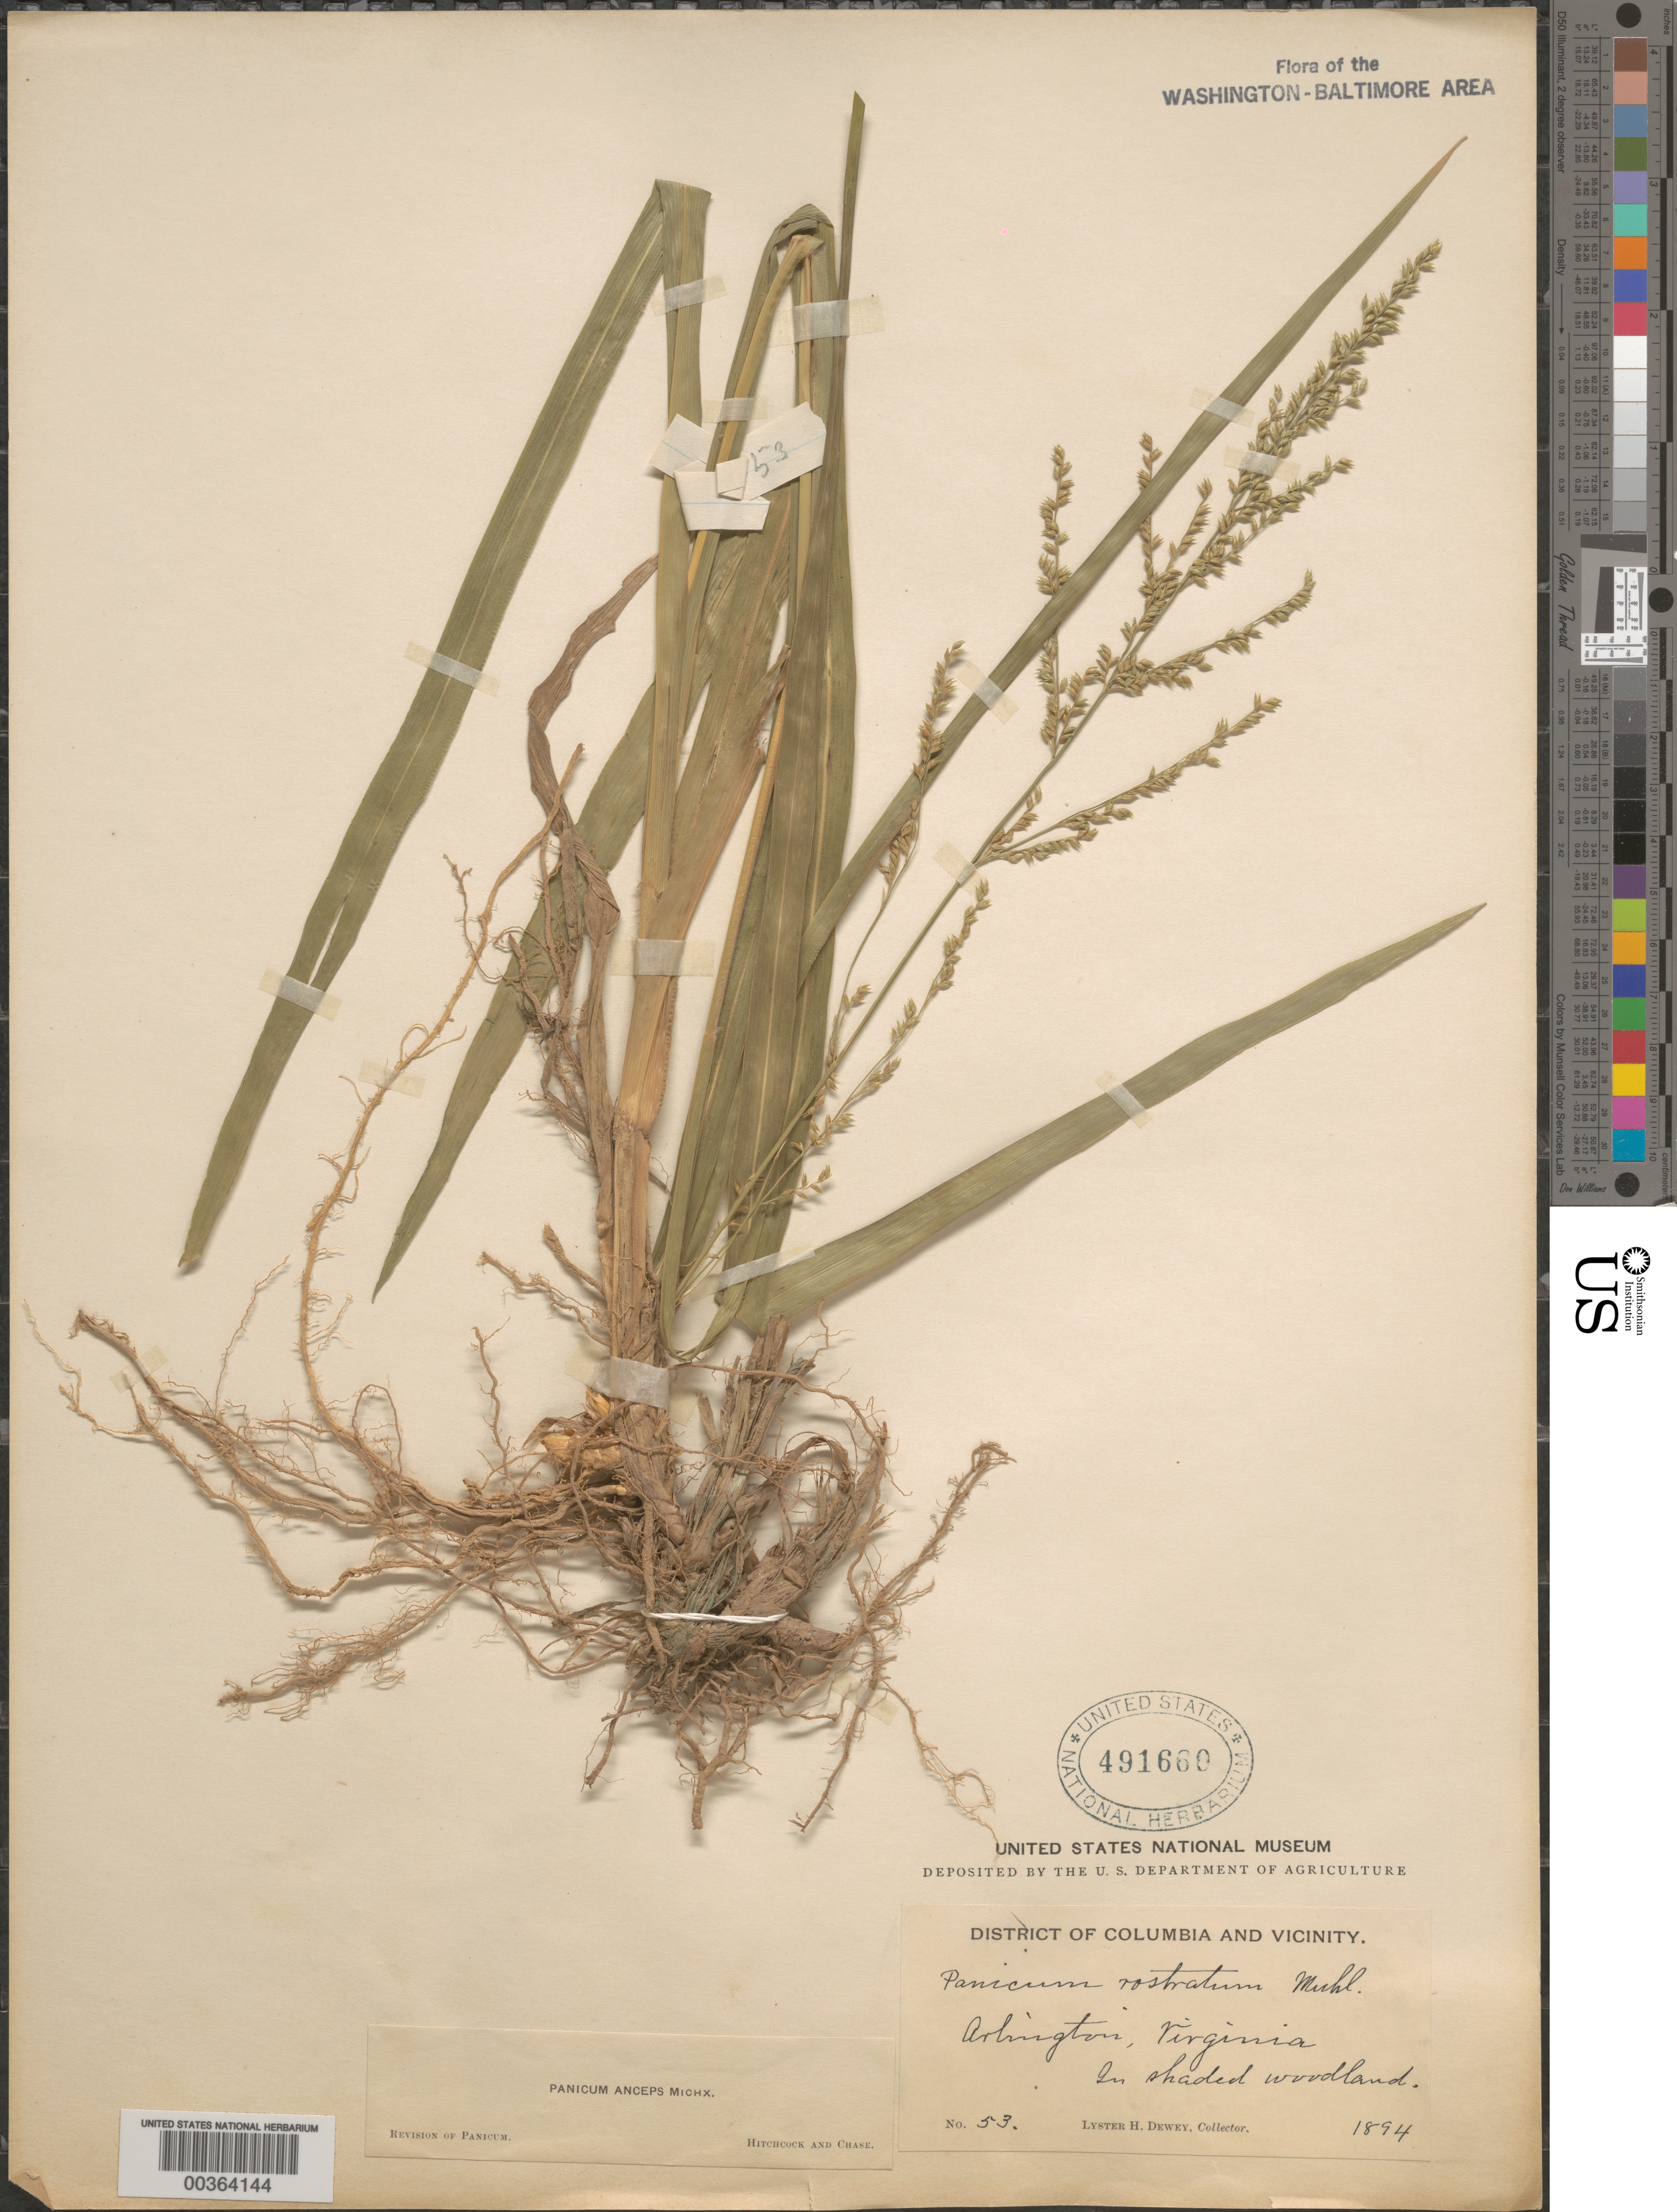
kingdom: Plantae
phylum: Tracheophyta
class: Liliopsida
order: Poales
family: Poaceae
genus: Coleataenia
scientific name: Coleataenia anceps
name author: (Michx.) Soreng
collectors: L. H. Dewey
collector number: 53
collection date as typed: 1894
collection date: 1894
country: United States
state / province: Virginia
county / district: Arlington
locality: Arlington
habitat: In shaded woodland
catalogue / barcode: US 491660